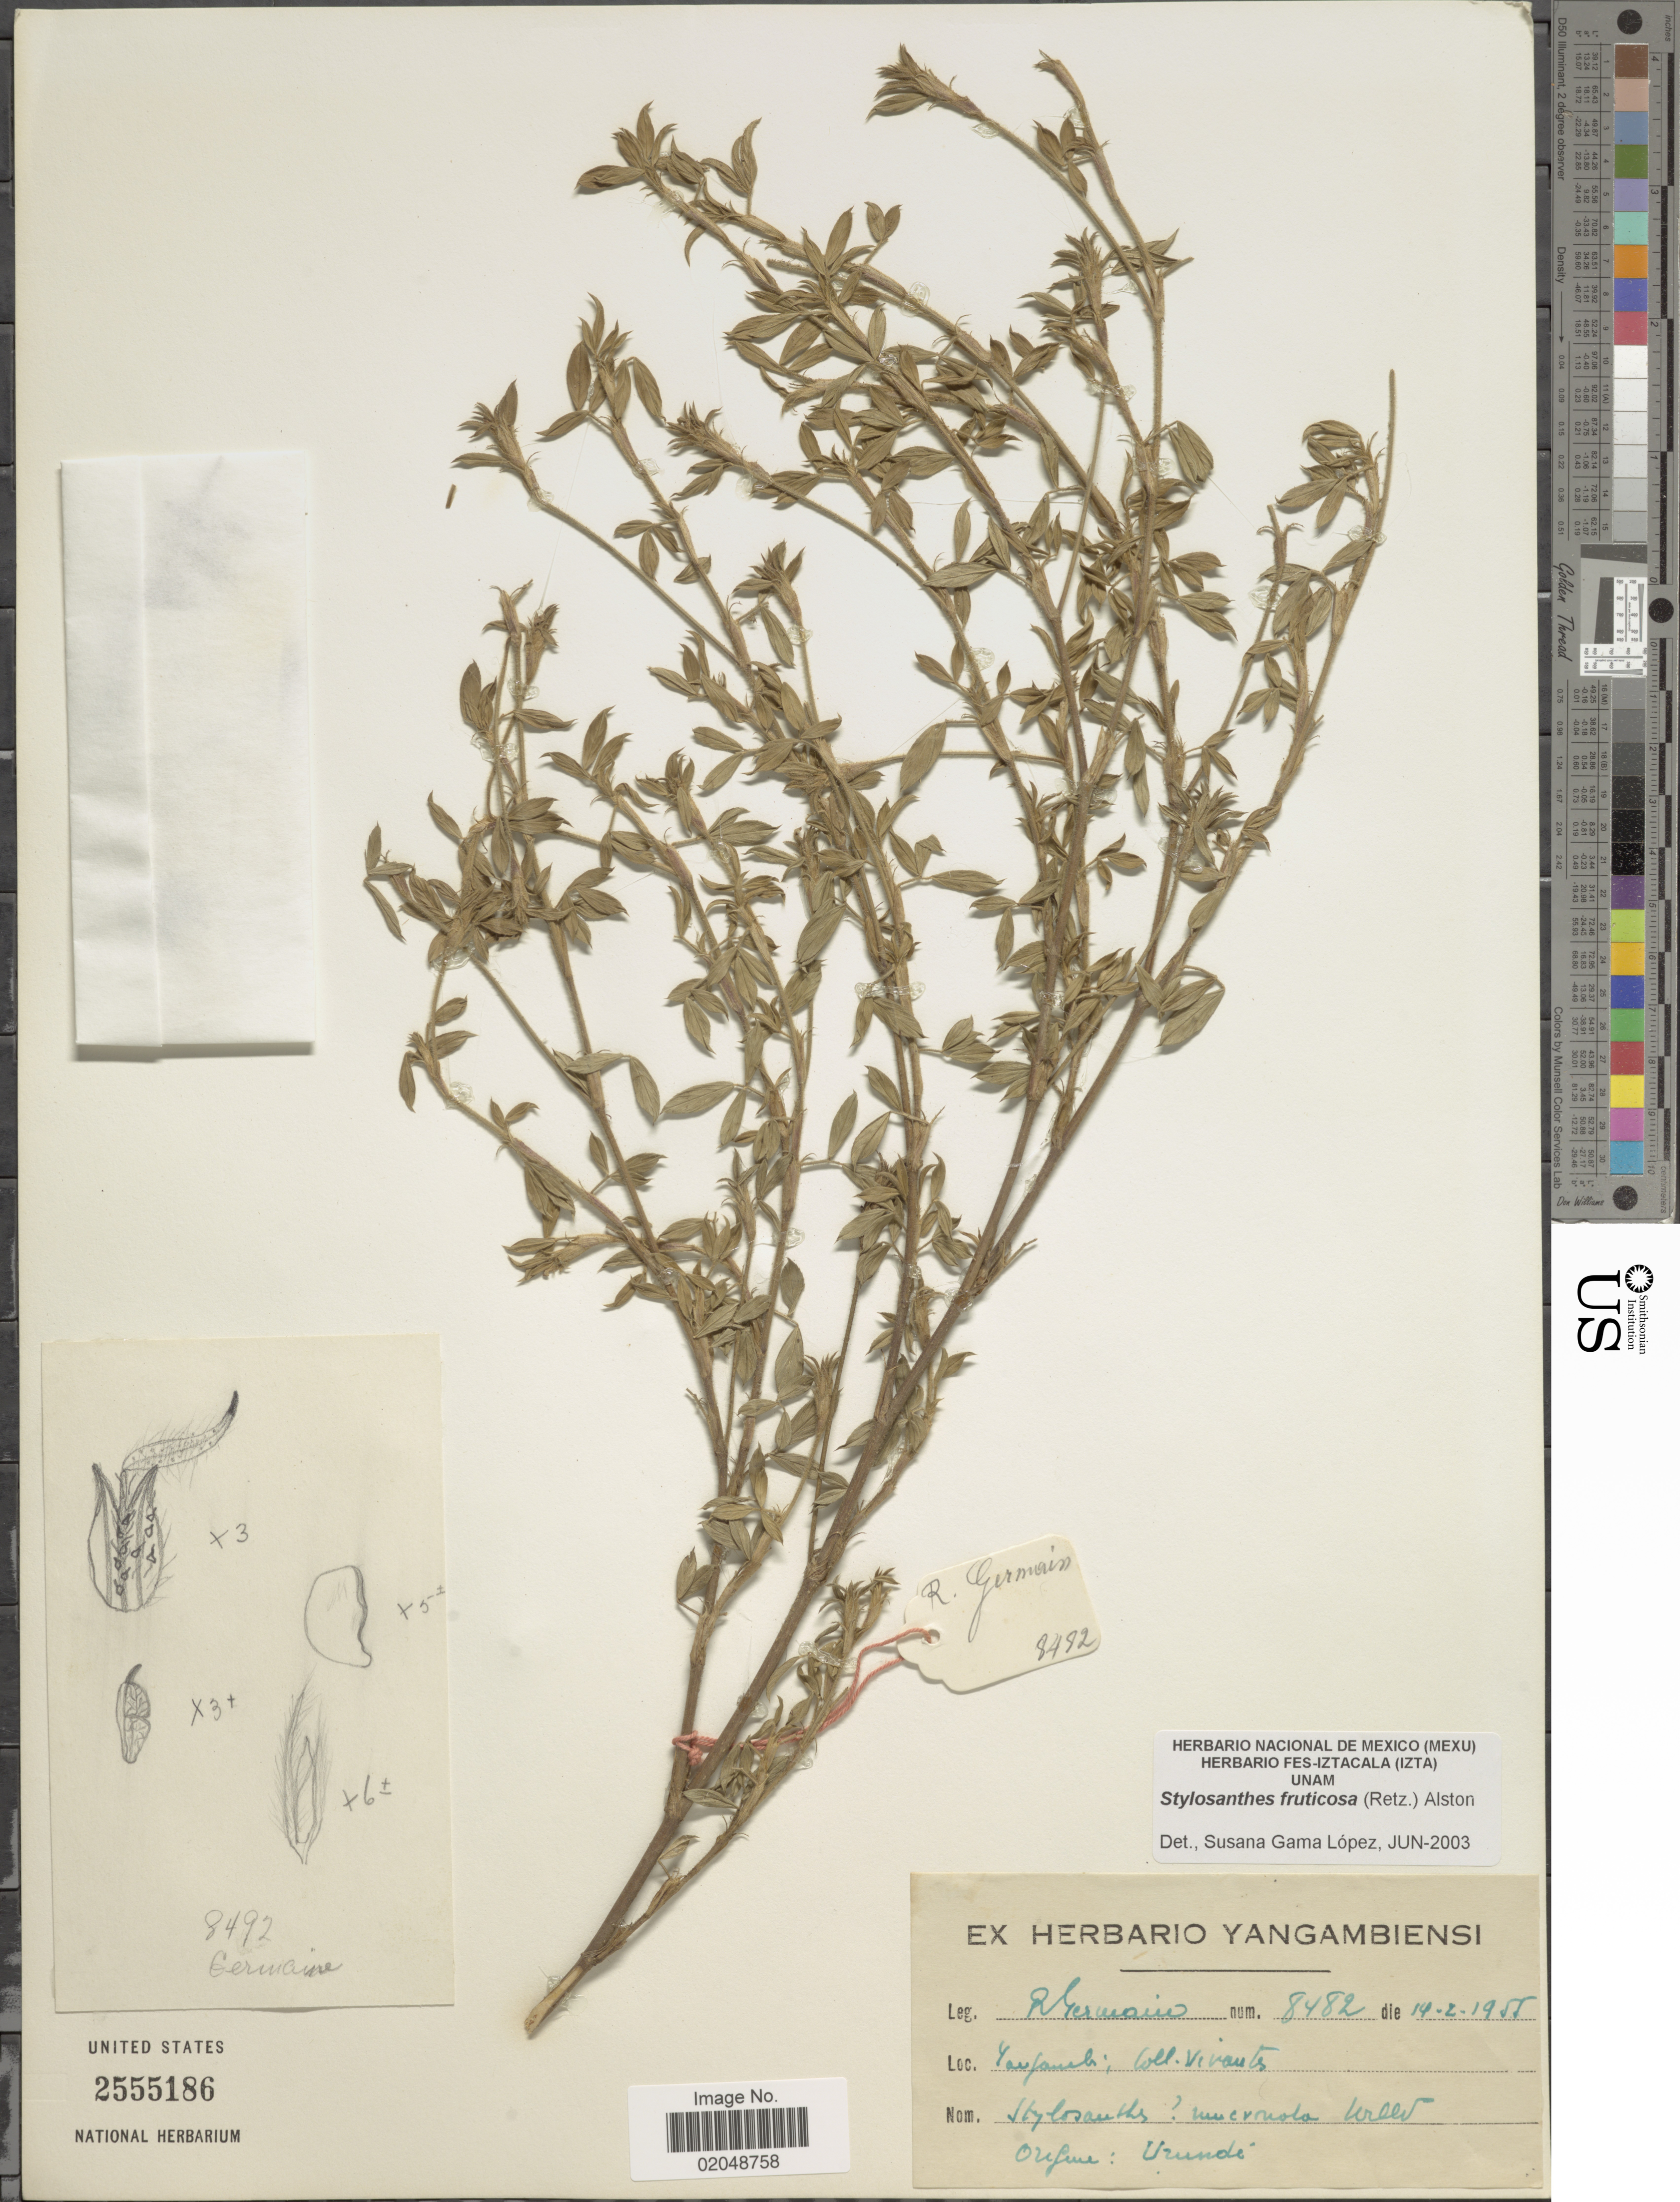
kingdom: Plantae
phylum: Tracheophyta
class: Magnoliopsida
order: Fabales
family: Fabaceae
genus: Stylosanthes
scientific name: Stylosanthes fruticosa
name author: (Retz.) Alston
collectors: R. Germain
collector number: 8482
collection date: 1955-02-19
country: Congo, Democratic Republic of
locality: Yangambi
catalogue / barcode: US 2555186